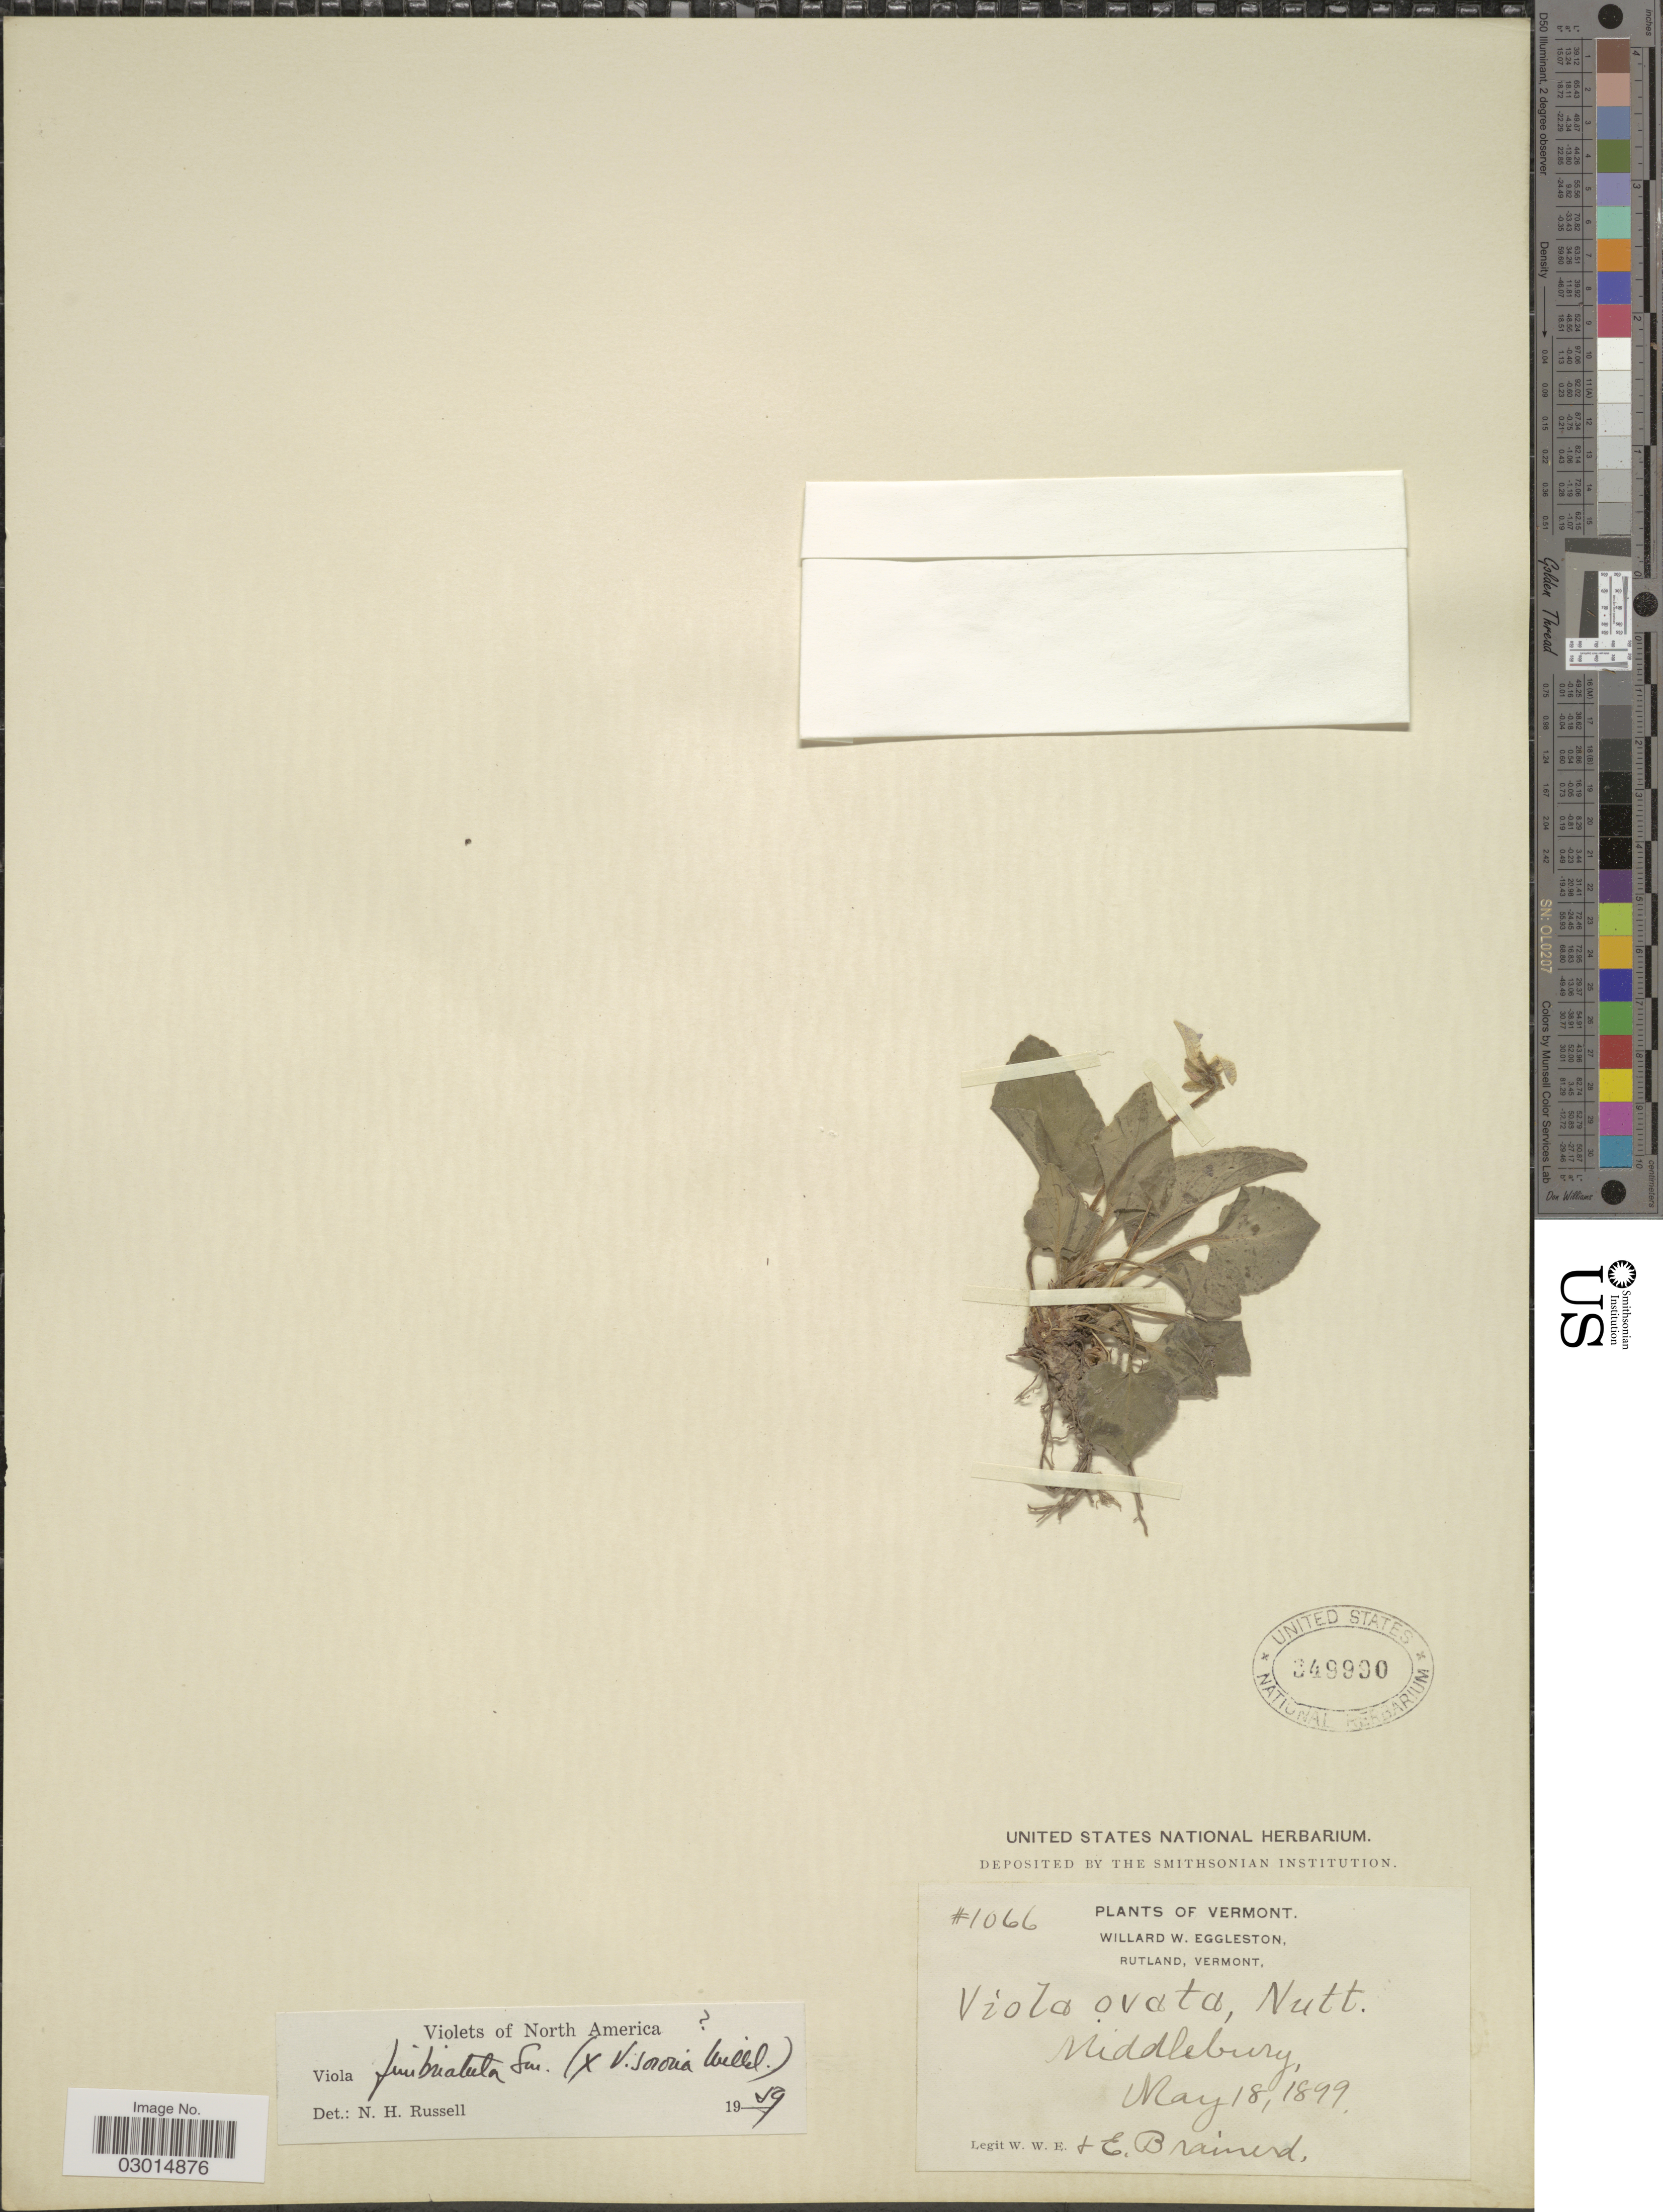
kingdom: Plantae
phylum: Tracheophyta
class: Magnoliopsida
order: Malpighiales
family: Violaceae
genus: Viola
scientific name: Viola fimbriatula x V. sororia Willd.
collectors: W. W. Eggleston & E. Brainerd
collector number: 1066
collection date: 1899-05-18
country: United States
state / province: Vermont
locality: Middleburg.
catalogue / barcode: US 349990